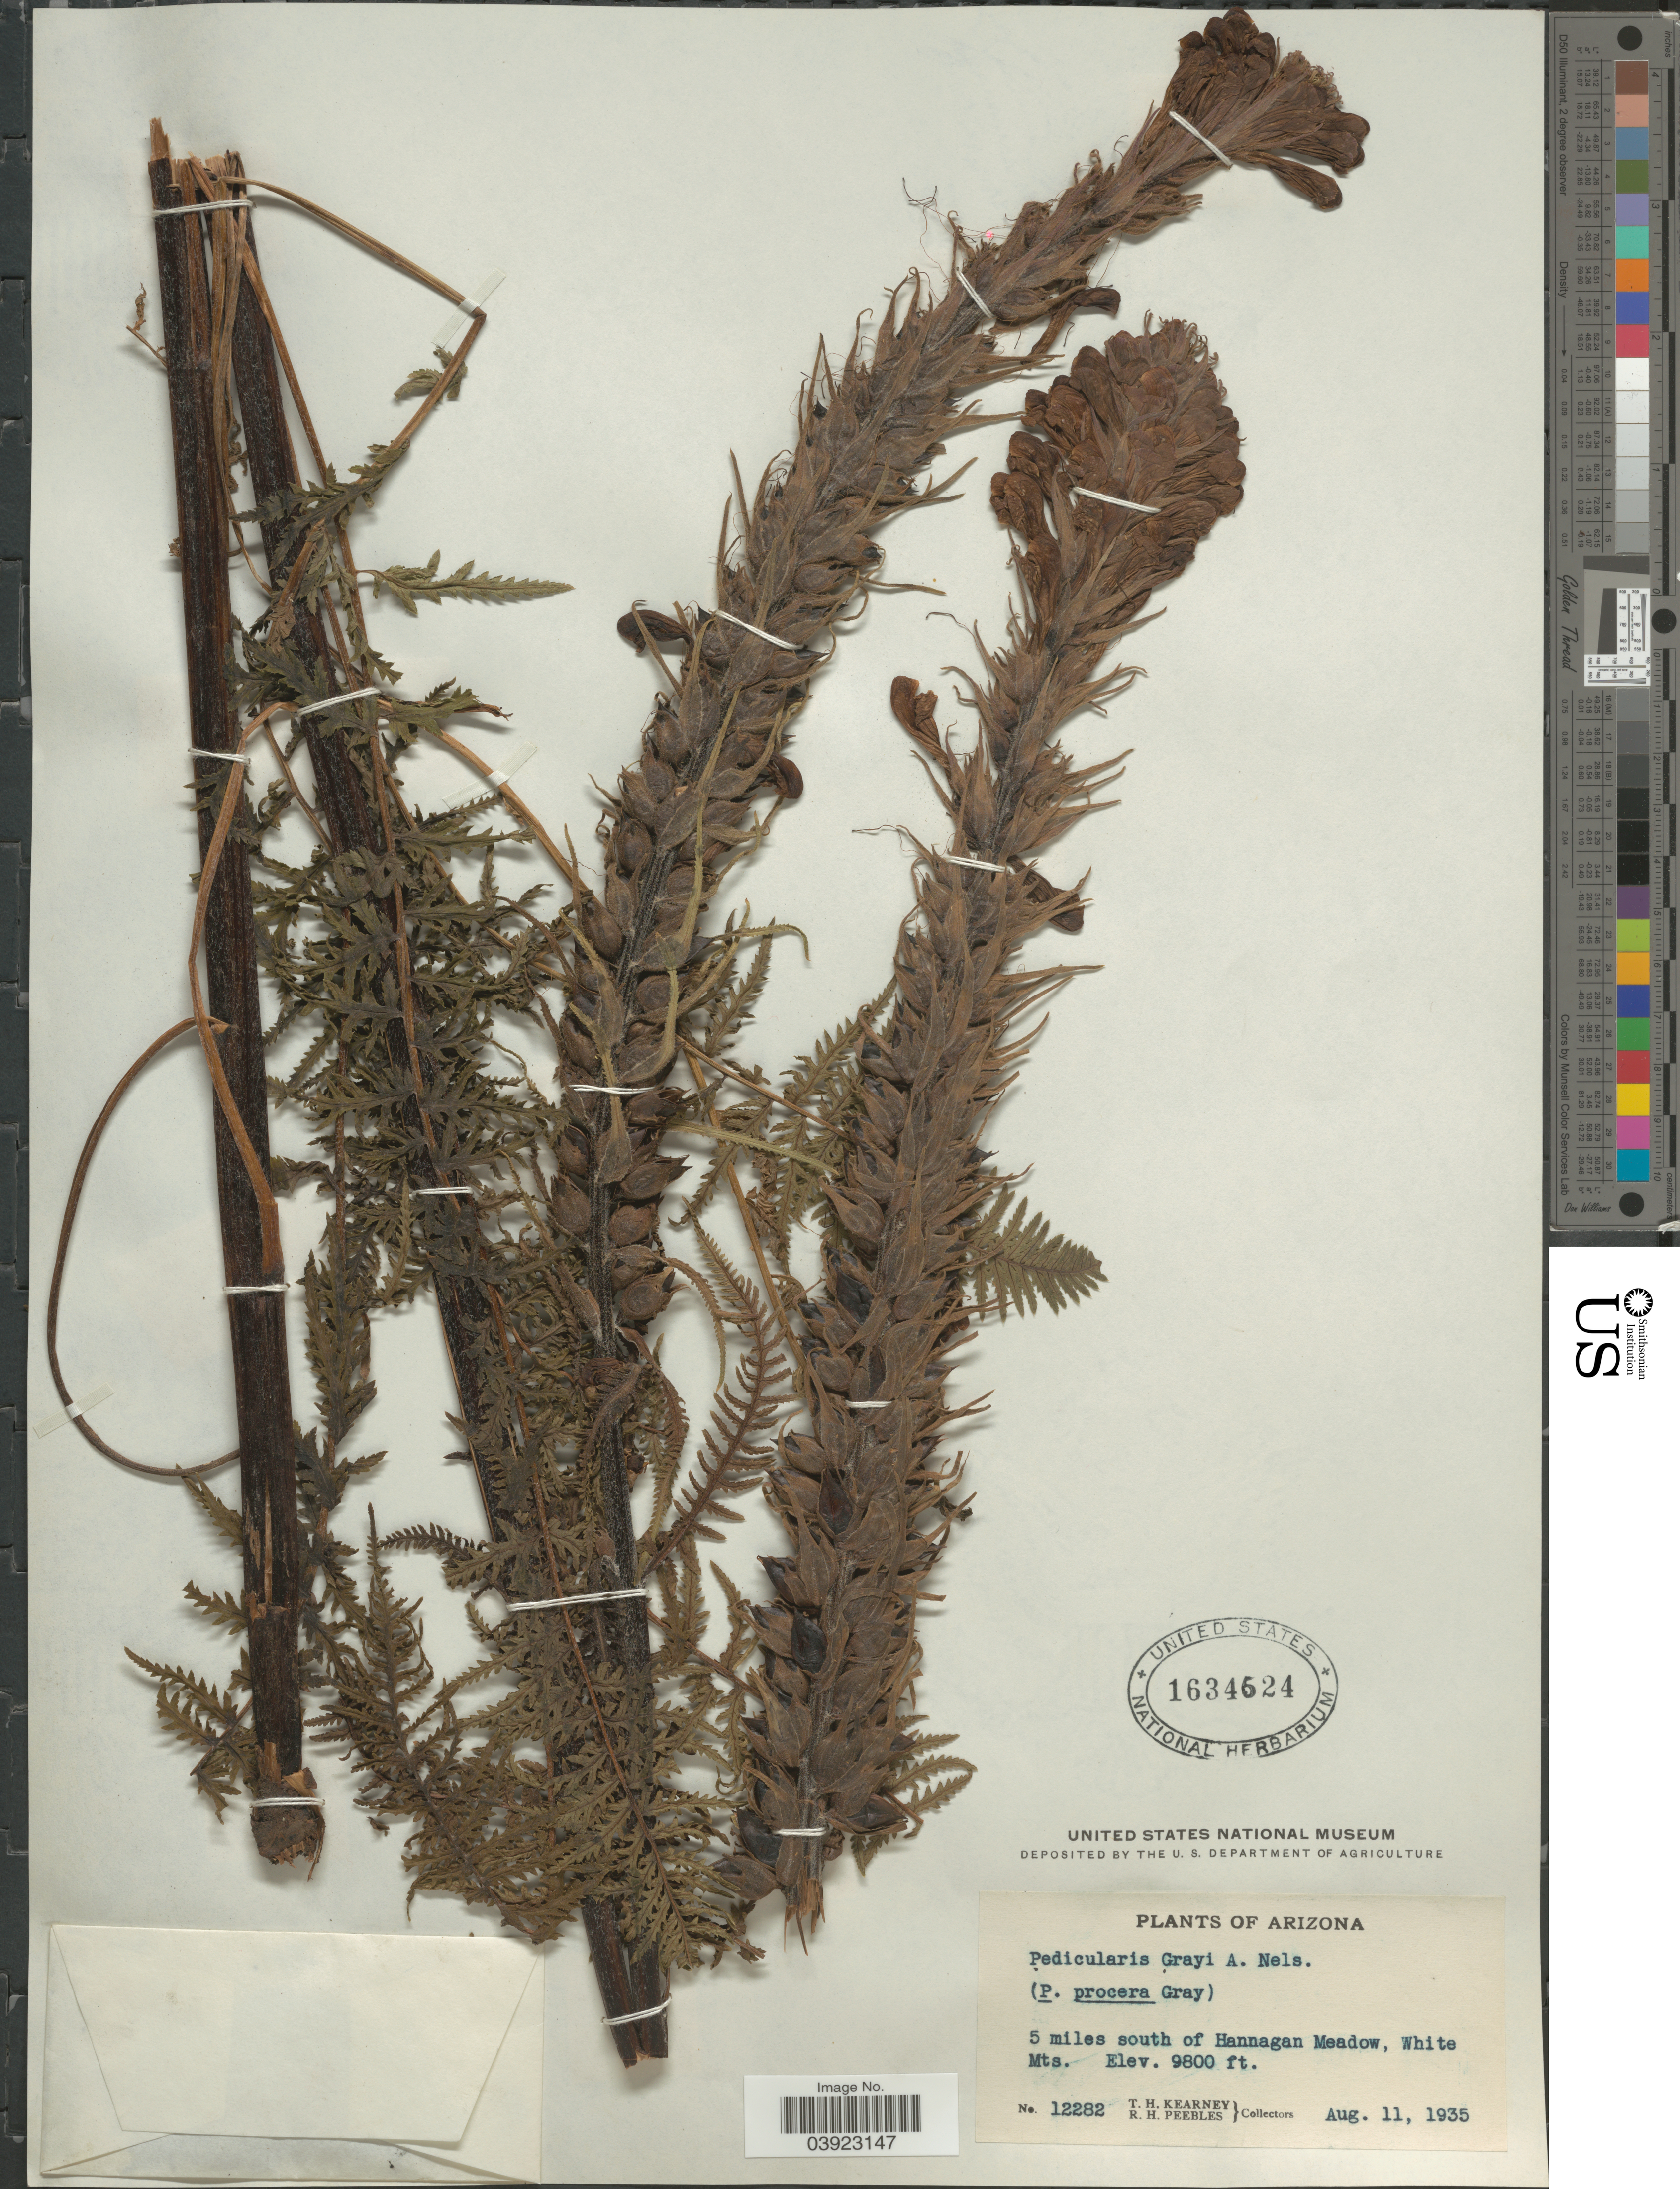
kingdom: Plantae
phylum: Tracheophyta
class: Magnoliopsida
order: Lamiales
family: Orobanchaceae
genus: Pedicularis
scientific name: Pedicularis procera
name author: A. Gray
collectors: T. H. Kearney & R. H. Peebles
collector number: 12282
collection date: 1935-08-11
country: United States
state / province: Arizona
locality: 5 miles south of Hannagan Meadow, White Mts.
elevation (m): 2987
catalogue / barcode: US 1634624